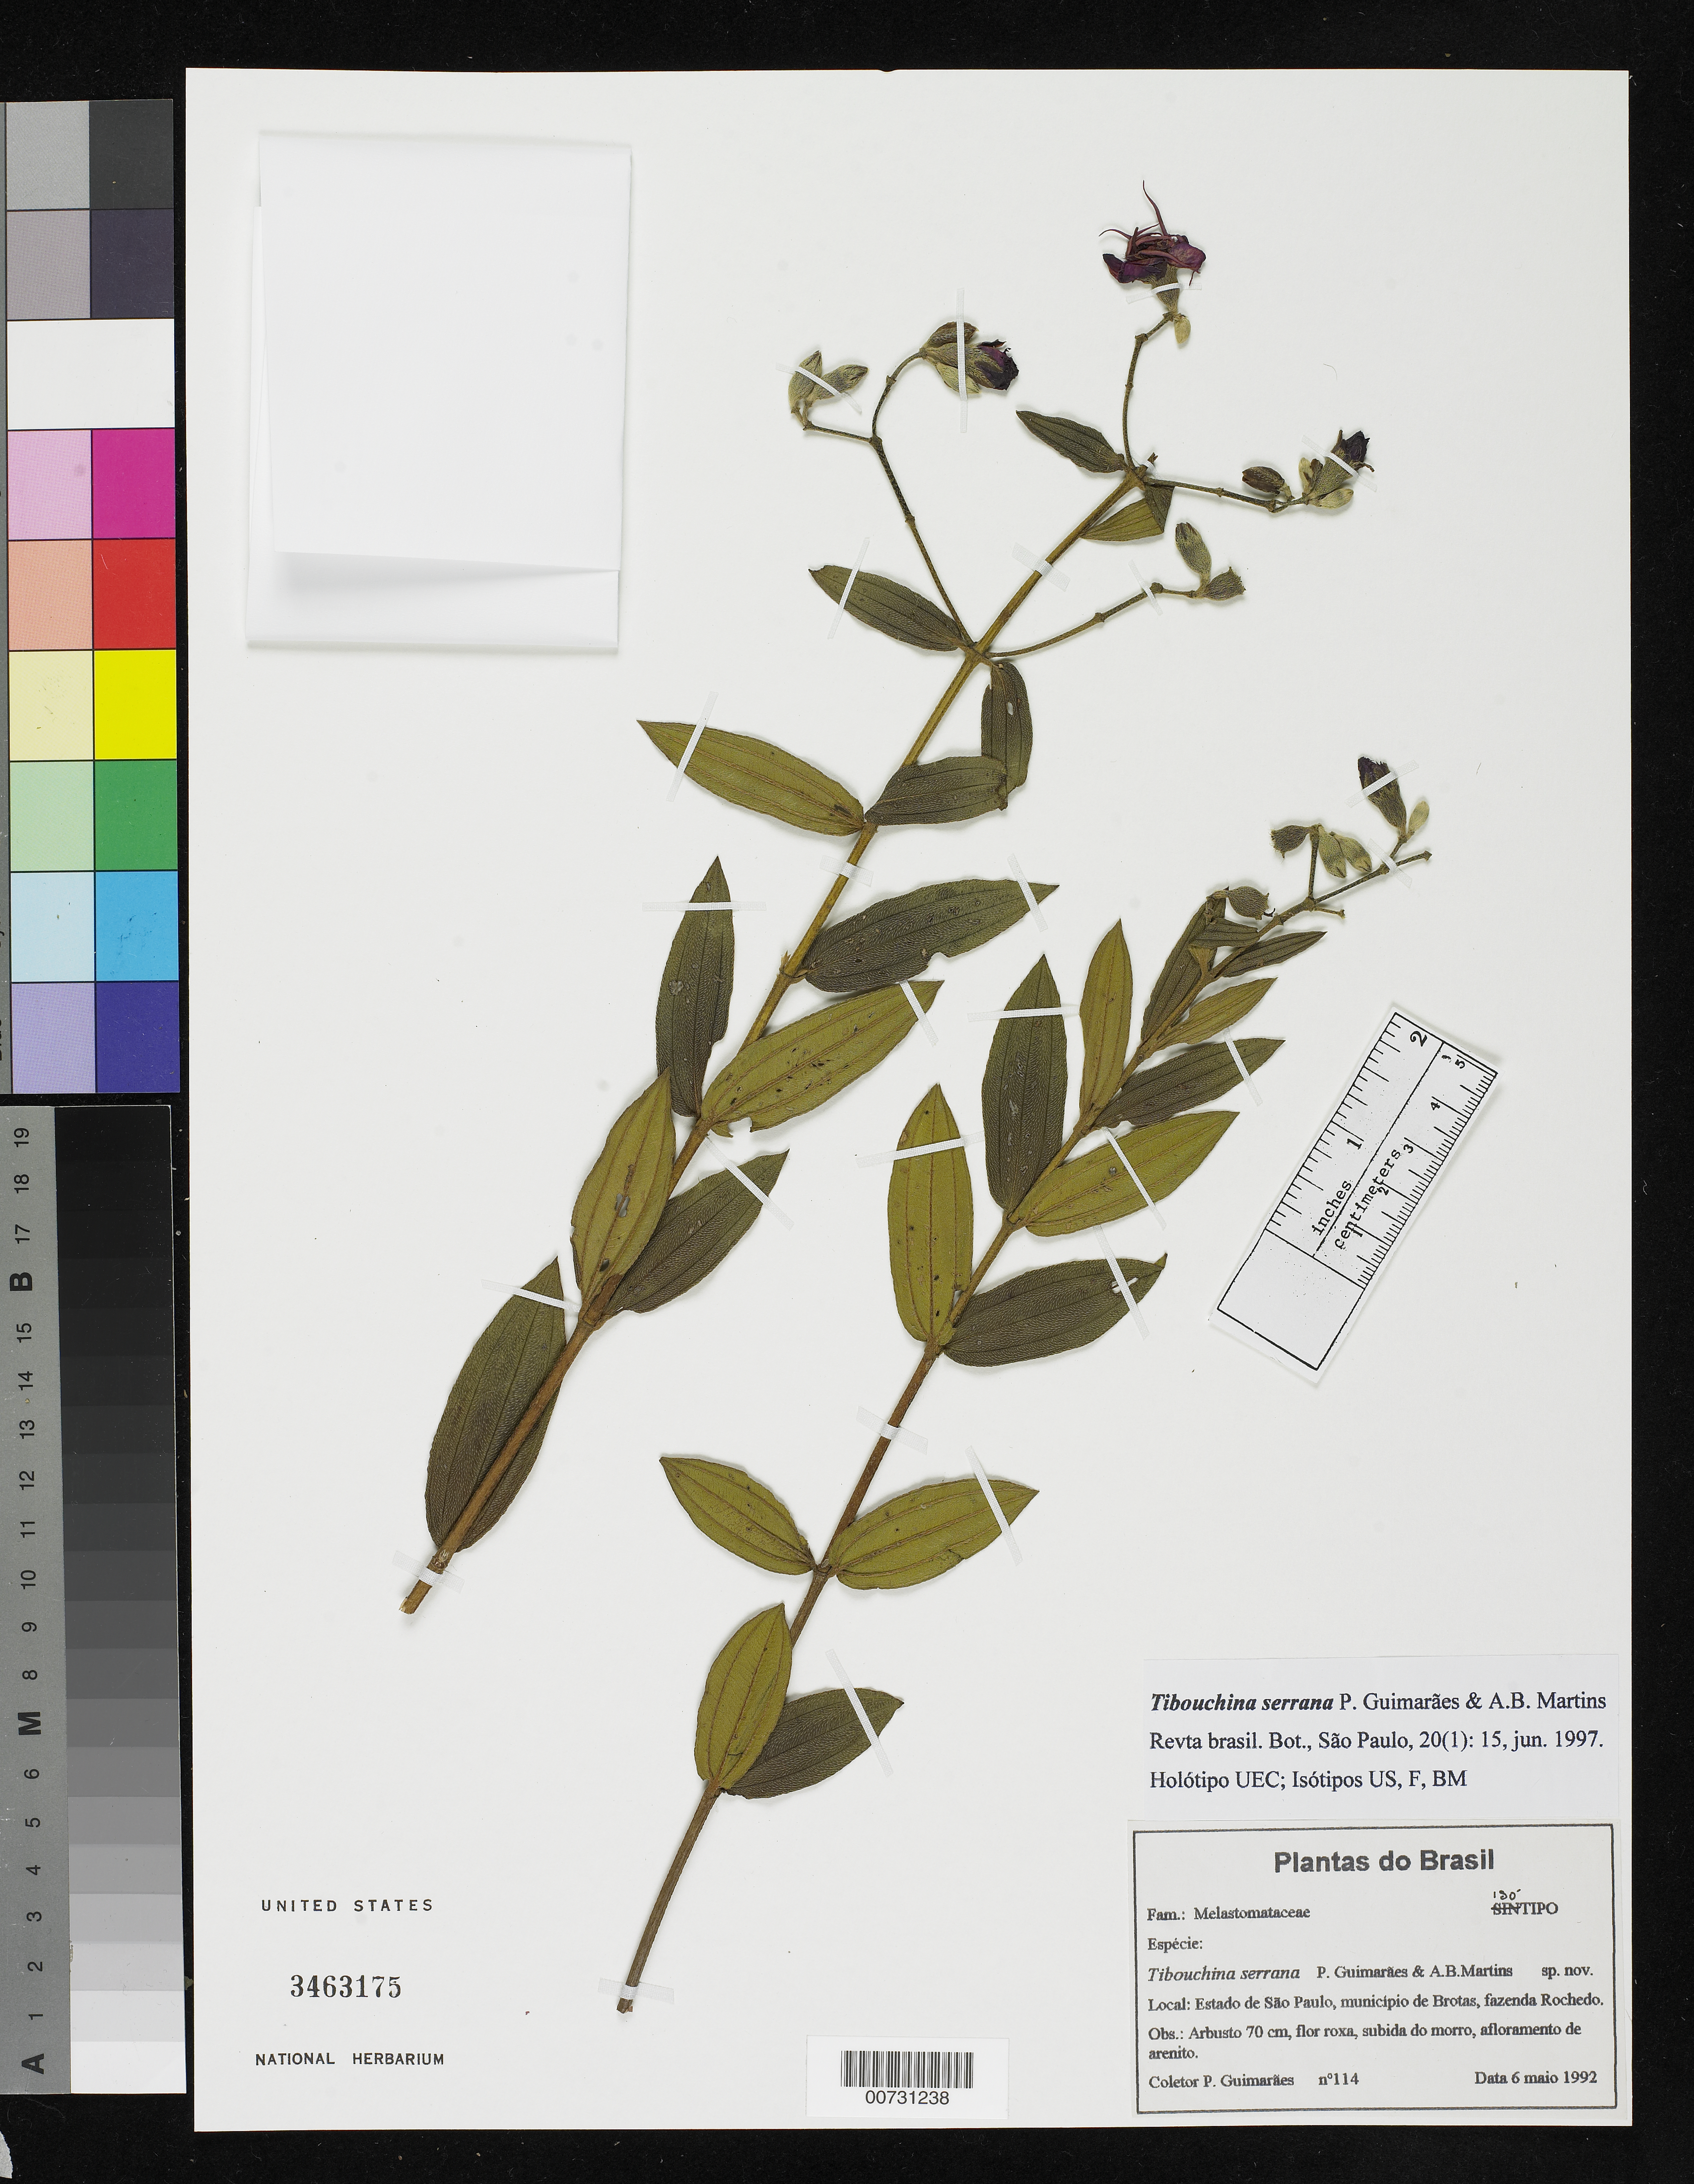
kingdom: Plantae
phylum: Tracheophyta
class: Magnoliopsida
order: Myrtales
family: Melastomataceae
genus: Tibouchina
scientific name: Tibouchina serrana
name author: Guimarães & A.B. Martins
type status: Isotype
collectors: P. Guimarães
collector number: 114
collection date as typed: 06 May 1992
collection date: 1992-05-06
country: Brazil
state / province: São Paulo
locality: Estado de São Paulo, municipio de Brotas, fazenda Rochedo.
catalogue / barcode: US 3463175